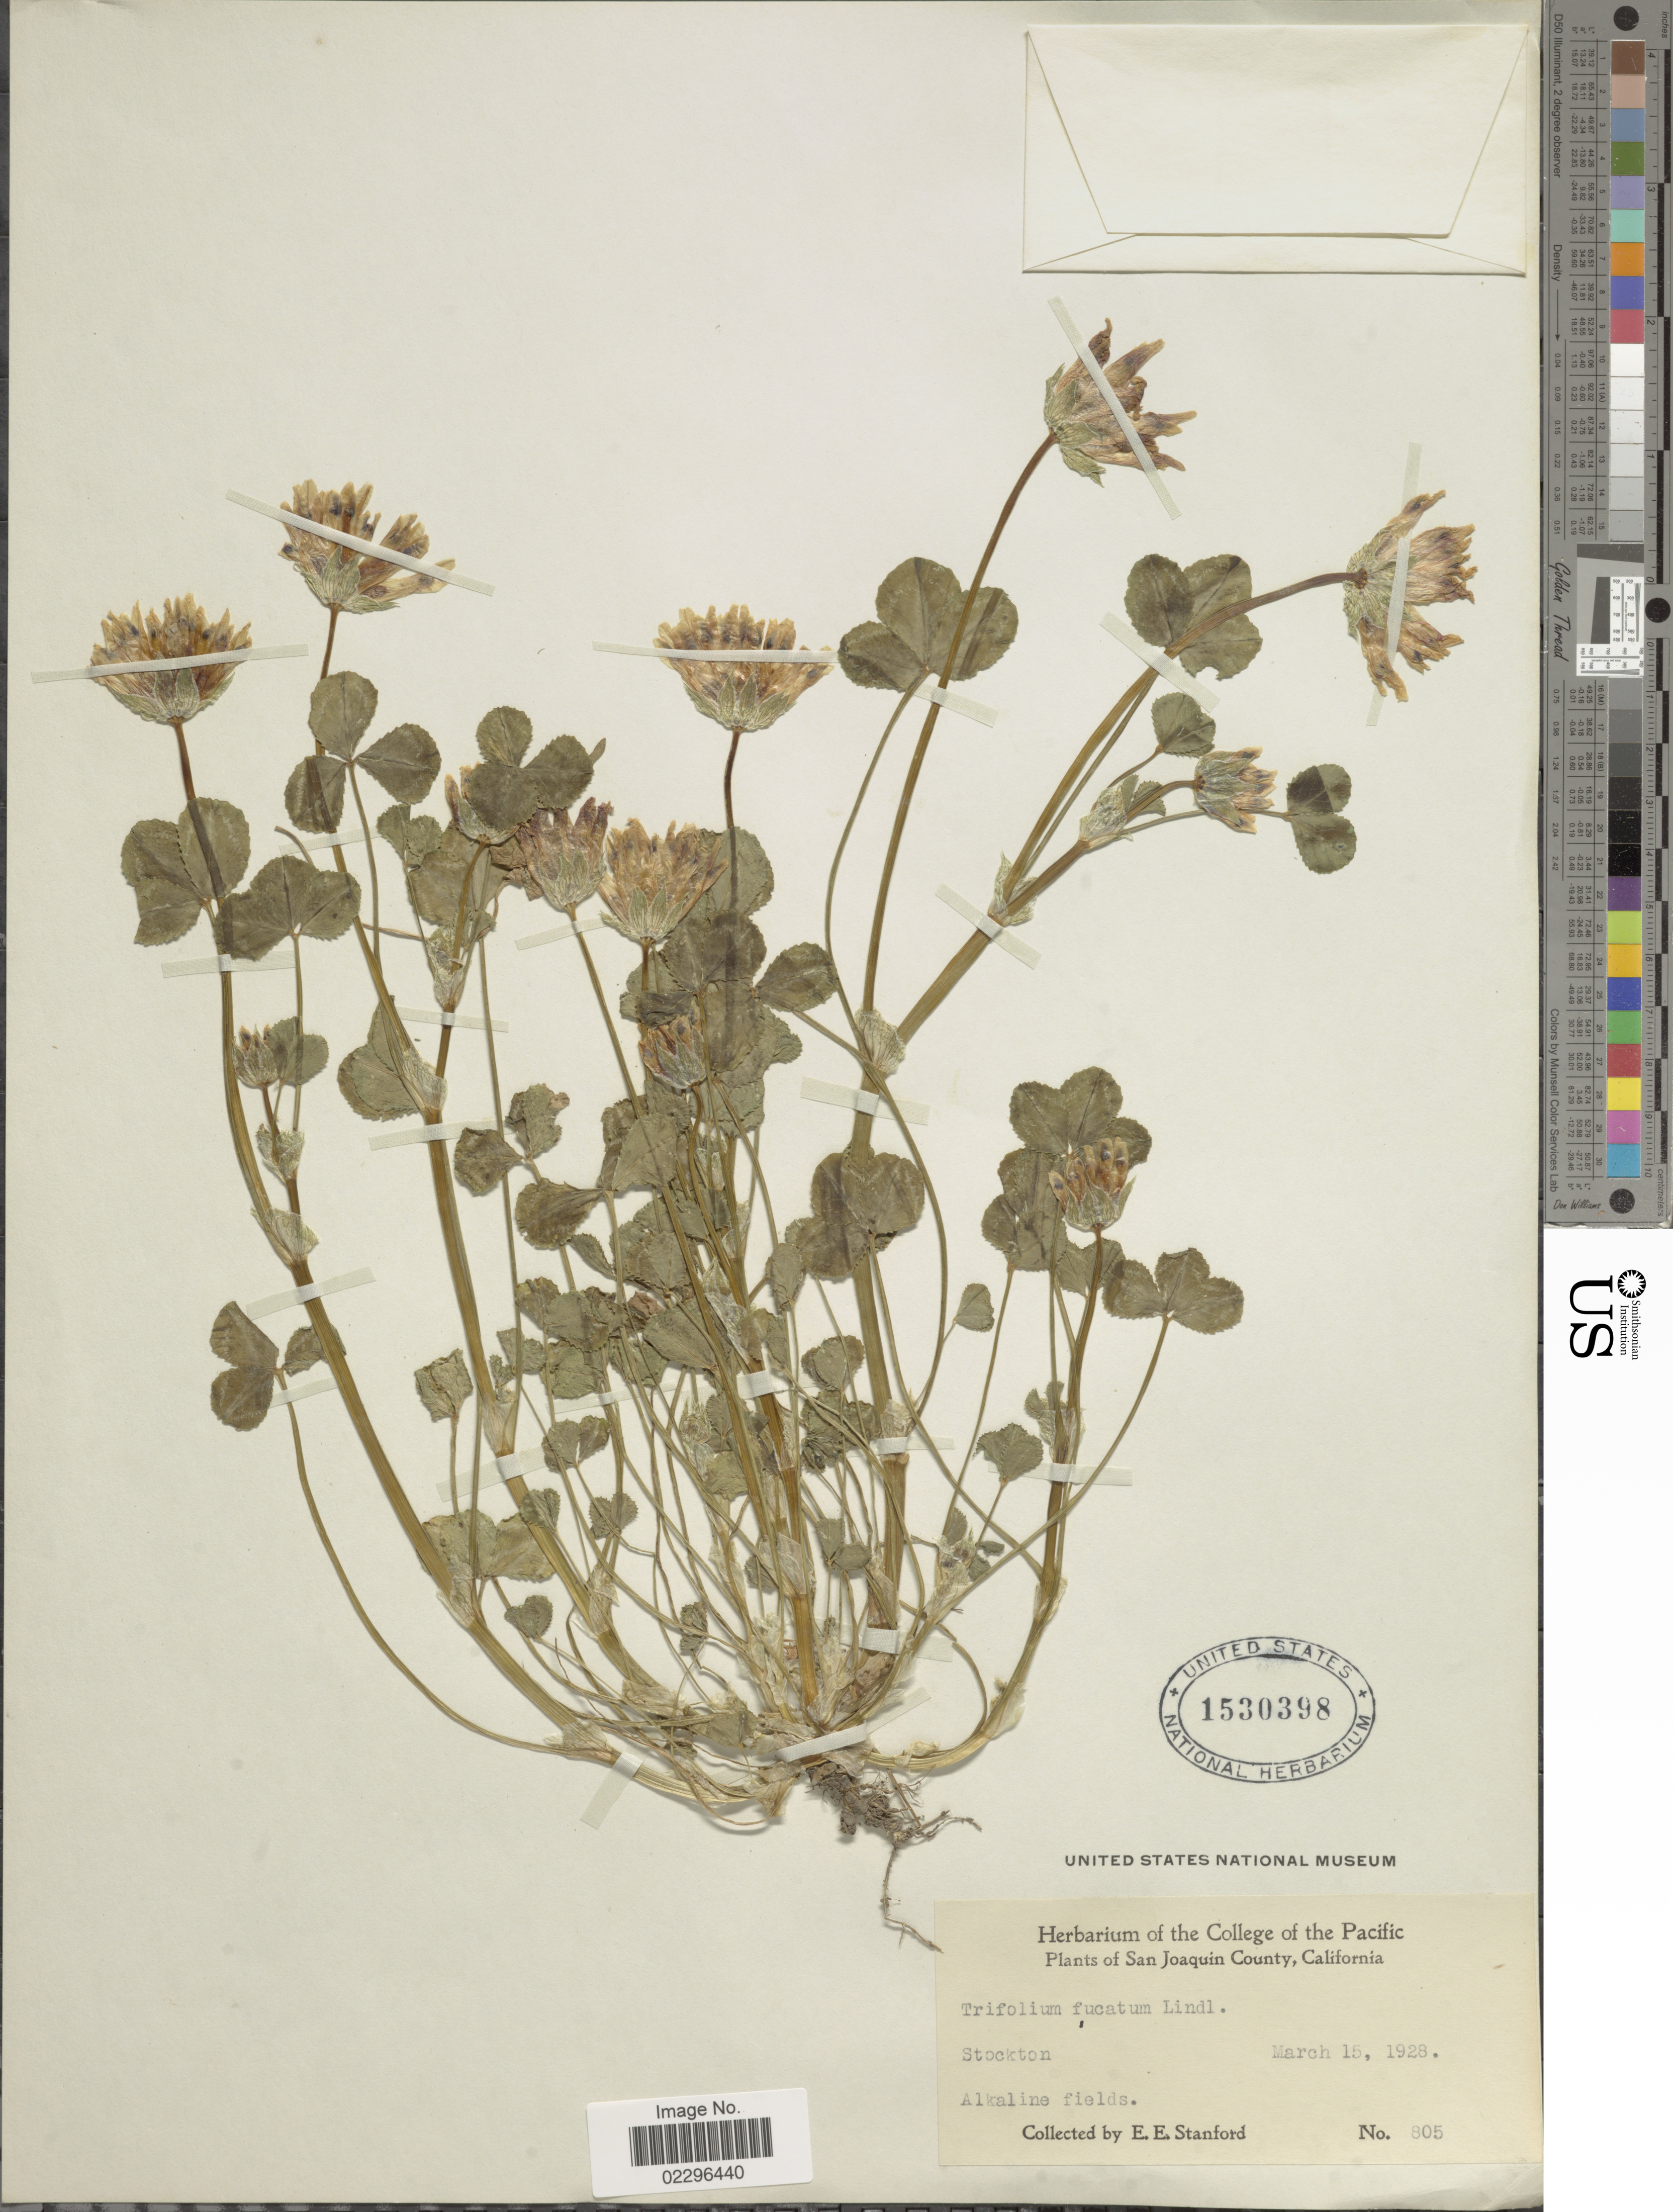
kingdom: Plantae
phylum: Tracheophyta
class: Magnoliopsida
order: Fabales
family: Fabaceae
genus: Trifolium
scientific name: Trifolium fucatum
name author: Lindl.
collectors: E. Stanford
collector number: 805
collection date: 1928-03-15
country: United States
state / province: California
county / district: San Joaquin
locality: San Joaquin County, California, Alkaline fields, Stockton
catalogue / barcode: US 1530398